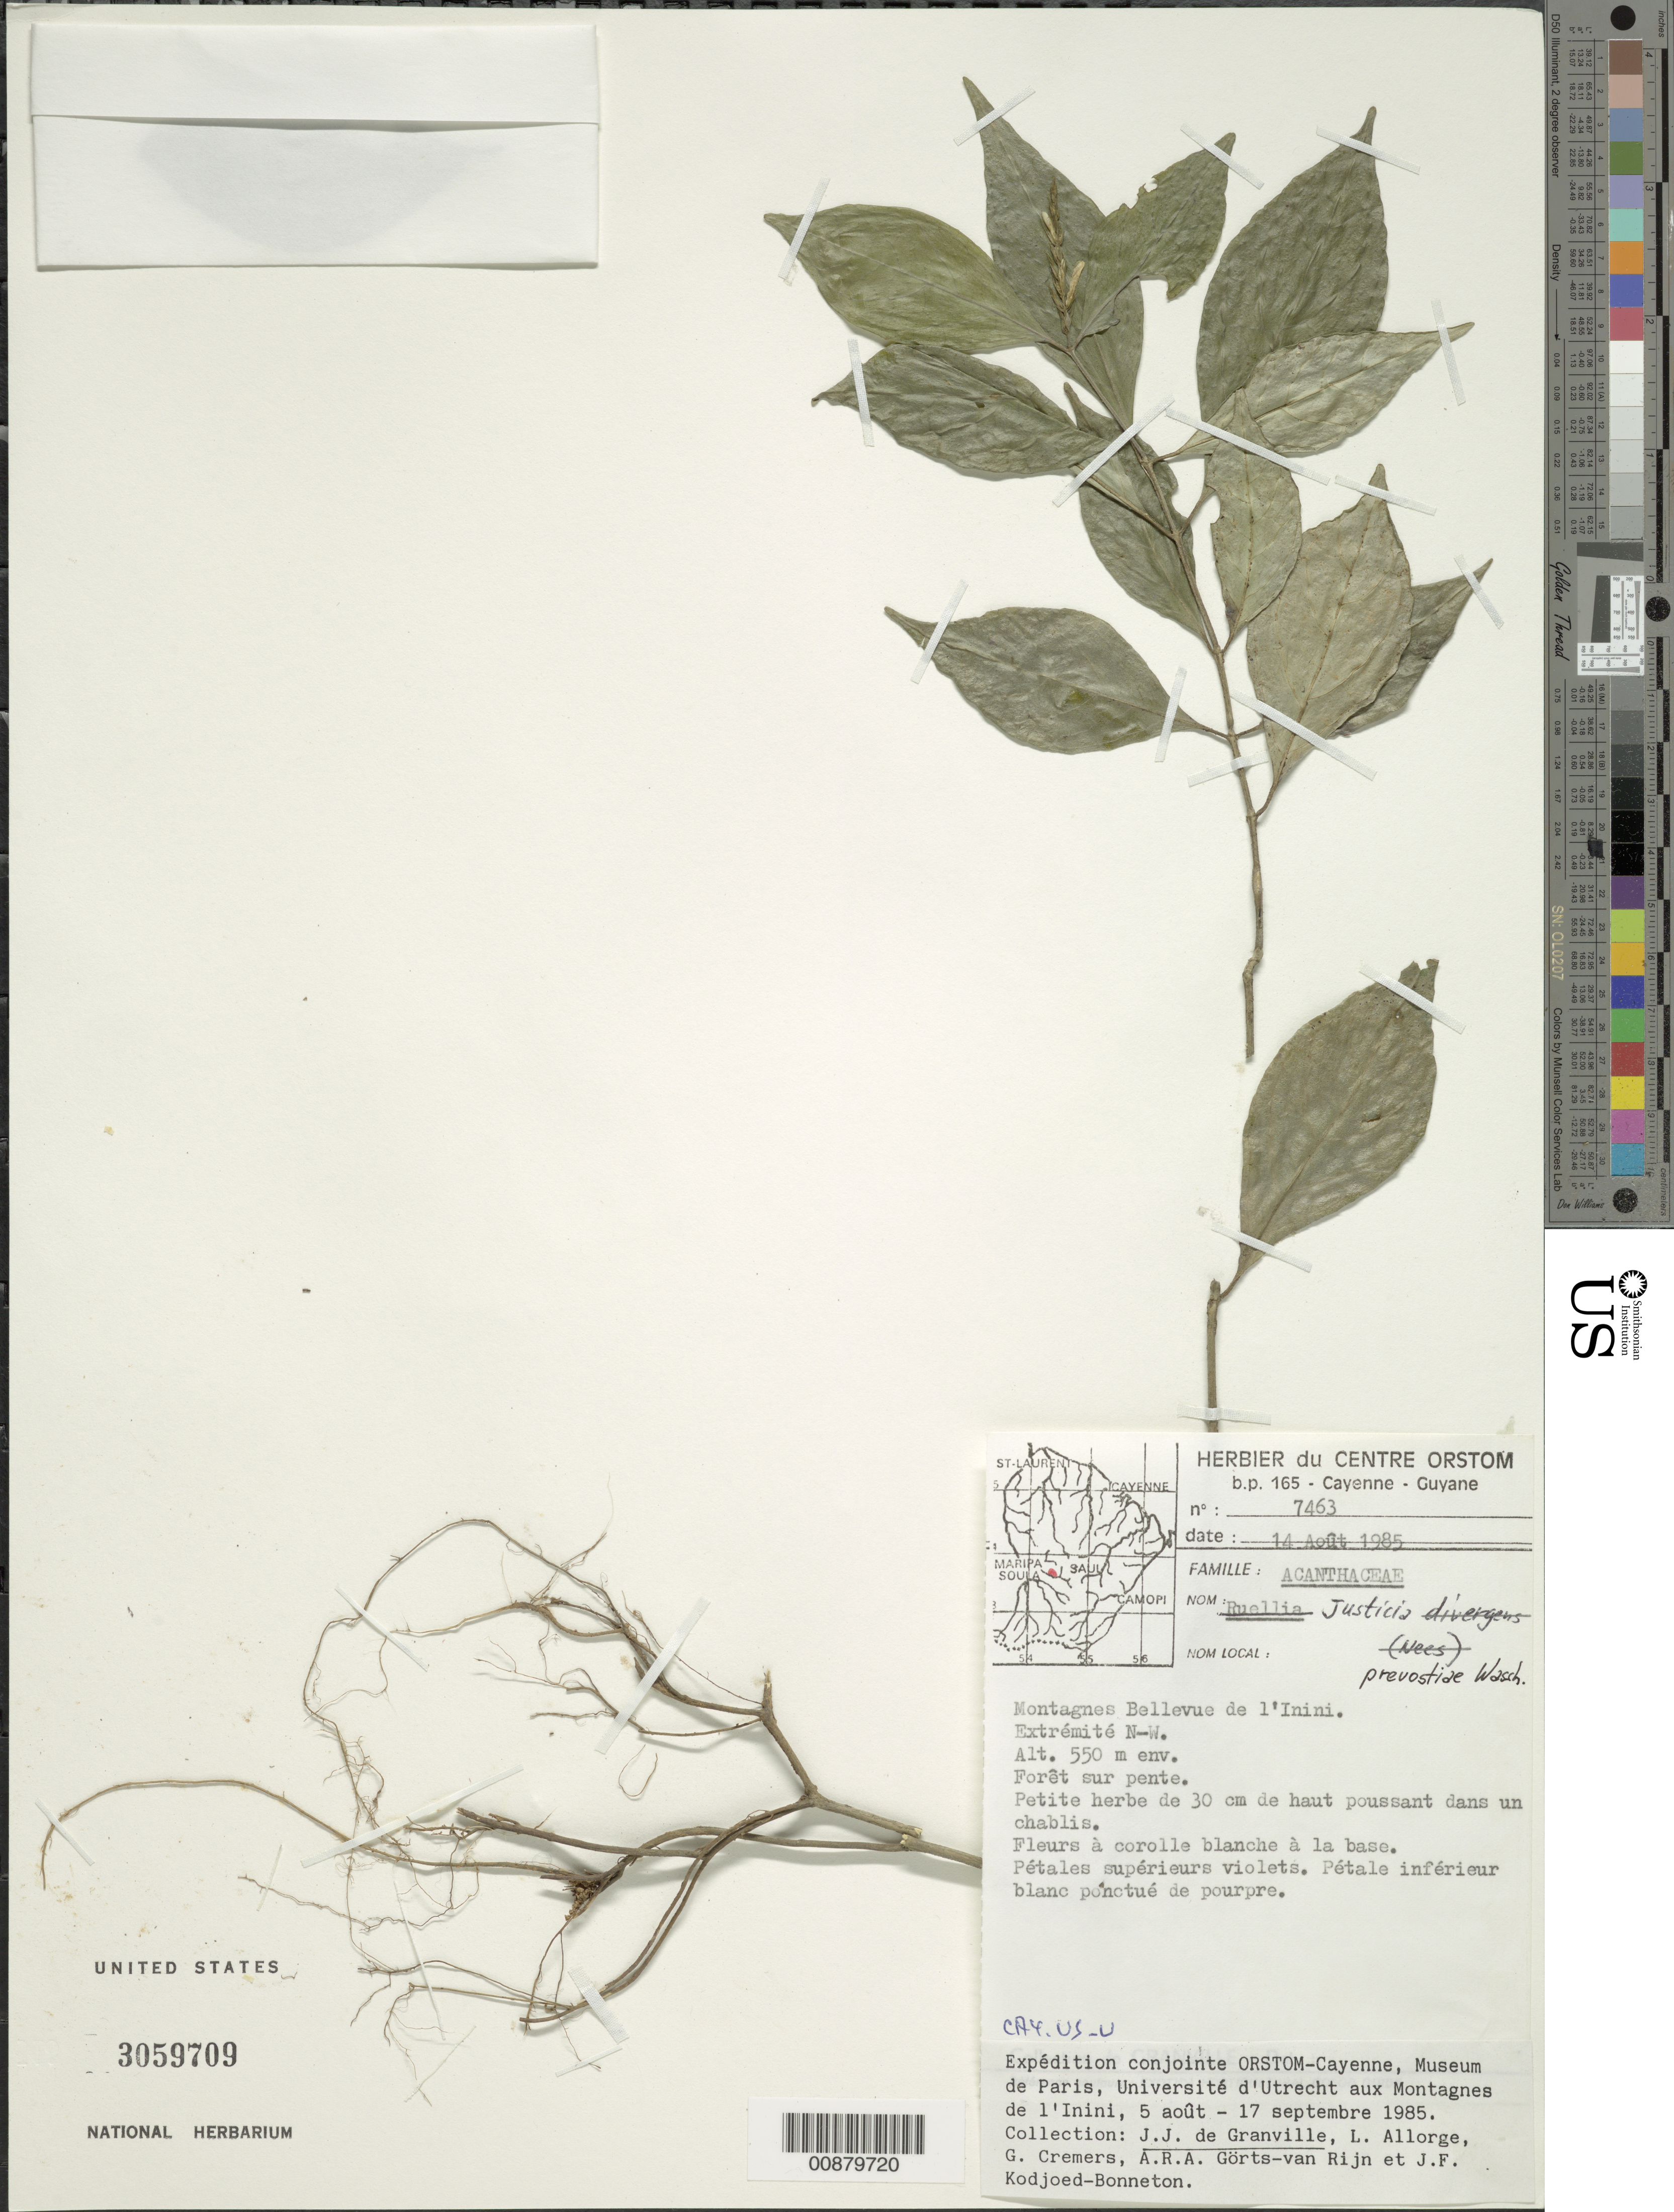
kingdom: Plantae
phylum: Tracheophyta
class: Magnoliopsida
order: Lamiales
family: Acanthaceae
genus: Justicia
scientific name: Justicia prevostiae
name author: Wassh.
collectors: J.-J. de Granville, L. Allorge, G. Cremers, A. .R. A. Görts-van Rijn & J. Kodjoed-Bonneton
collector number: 7463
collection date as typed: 14-Aug-85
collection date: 1985-08-14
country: French Guiana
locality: Montagnes Bellevue de l'Inini, extrémité N-W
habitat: Forêt sur pente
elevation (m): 550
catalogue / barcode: US 3059709